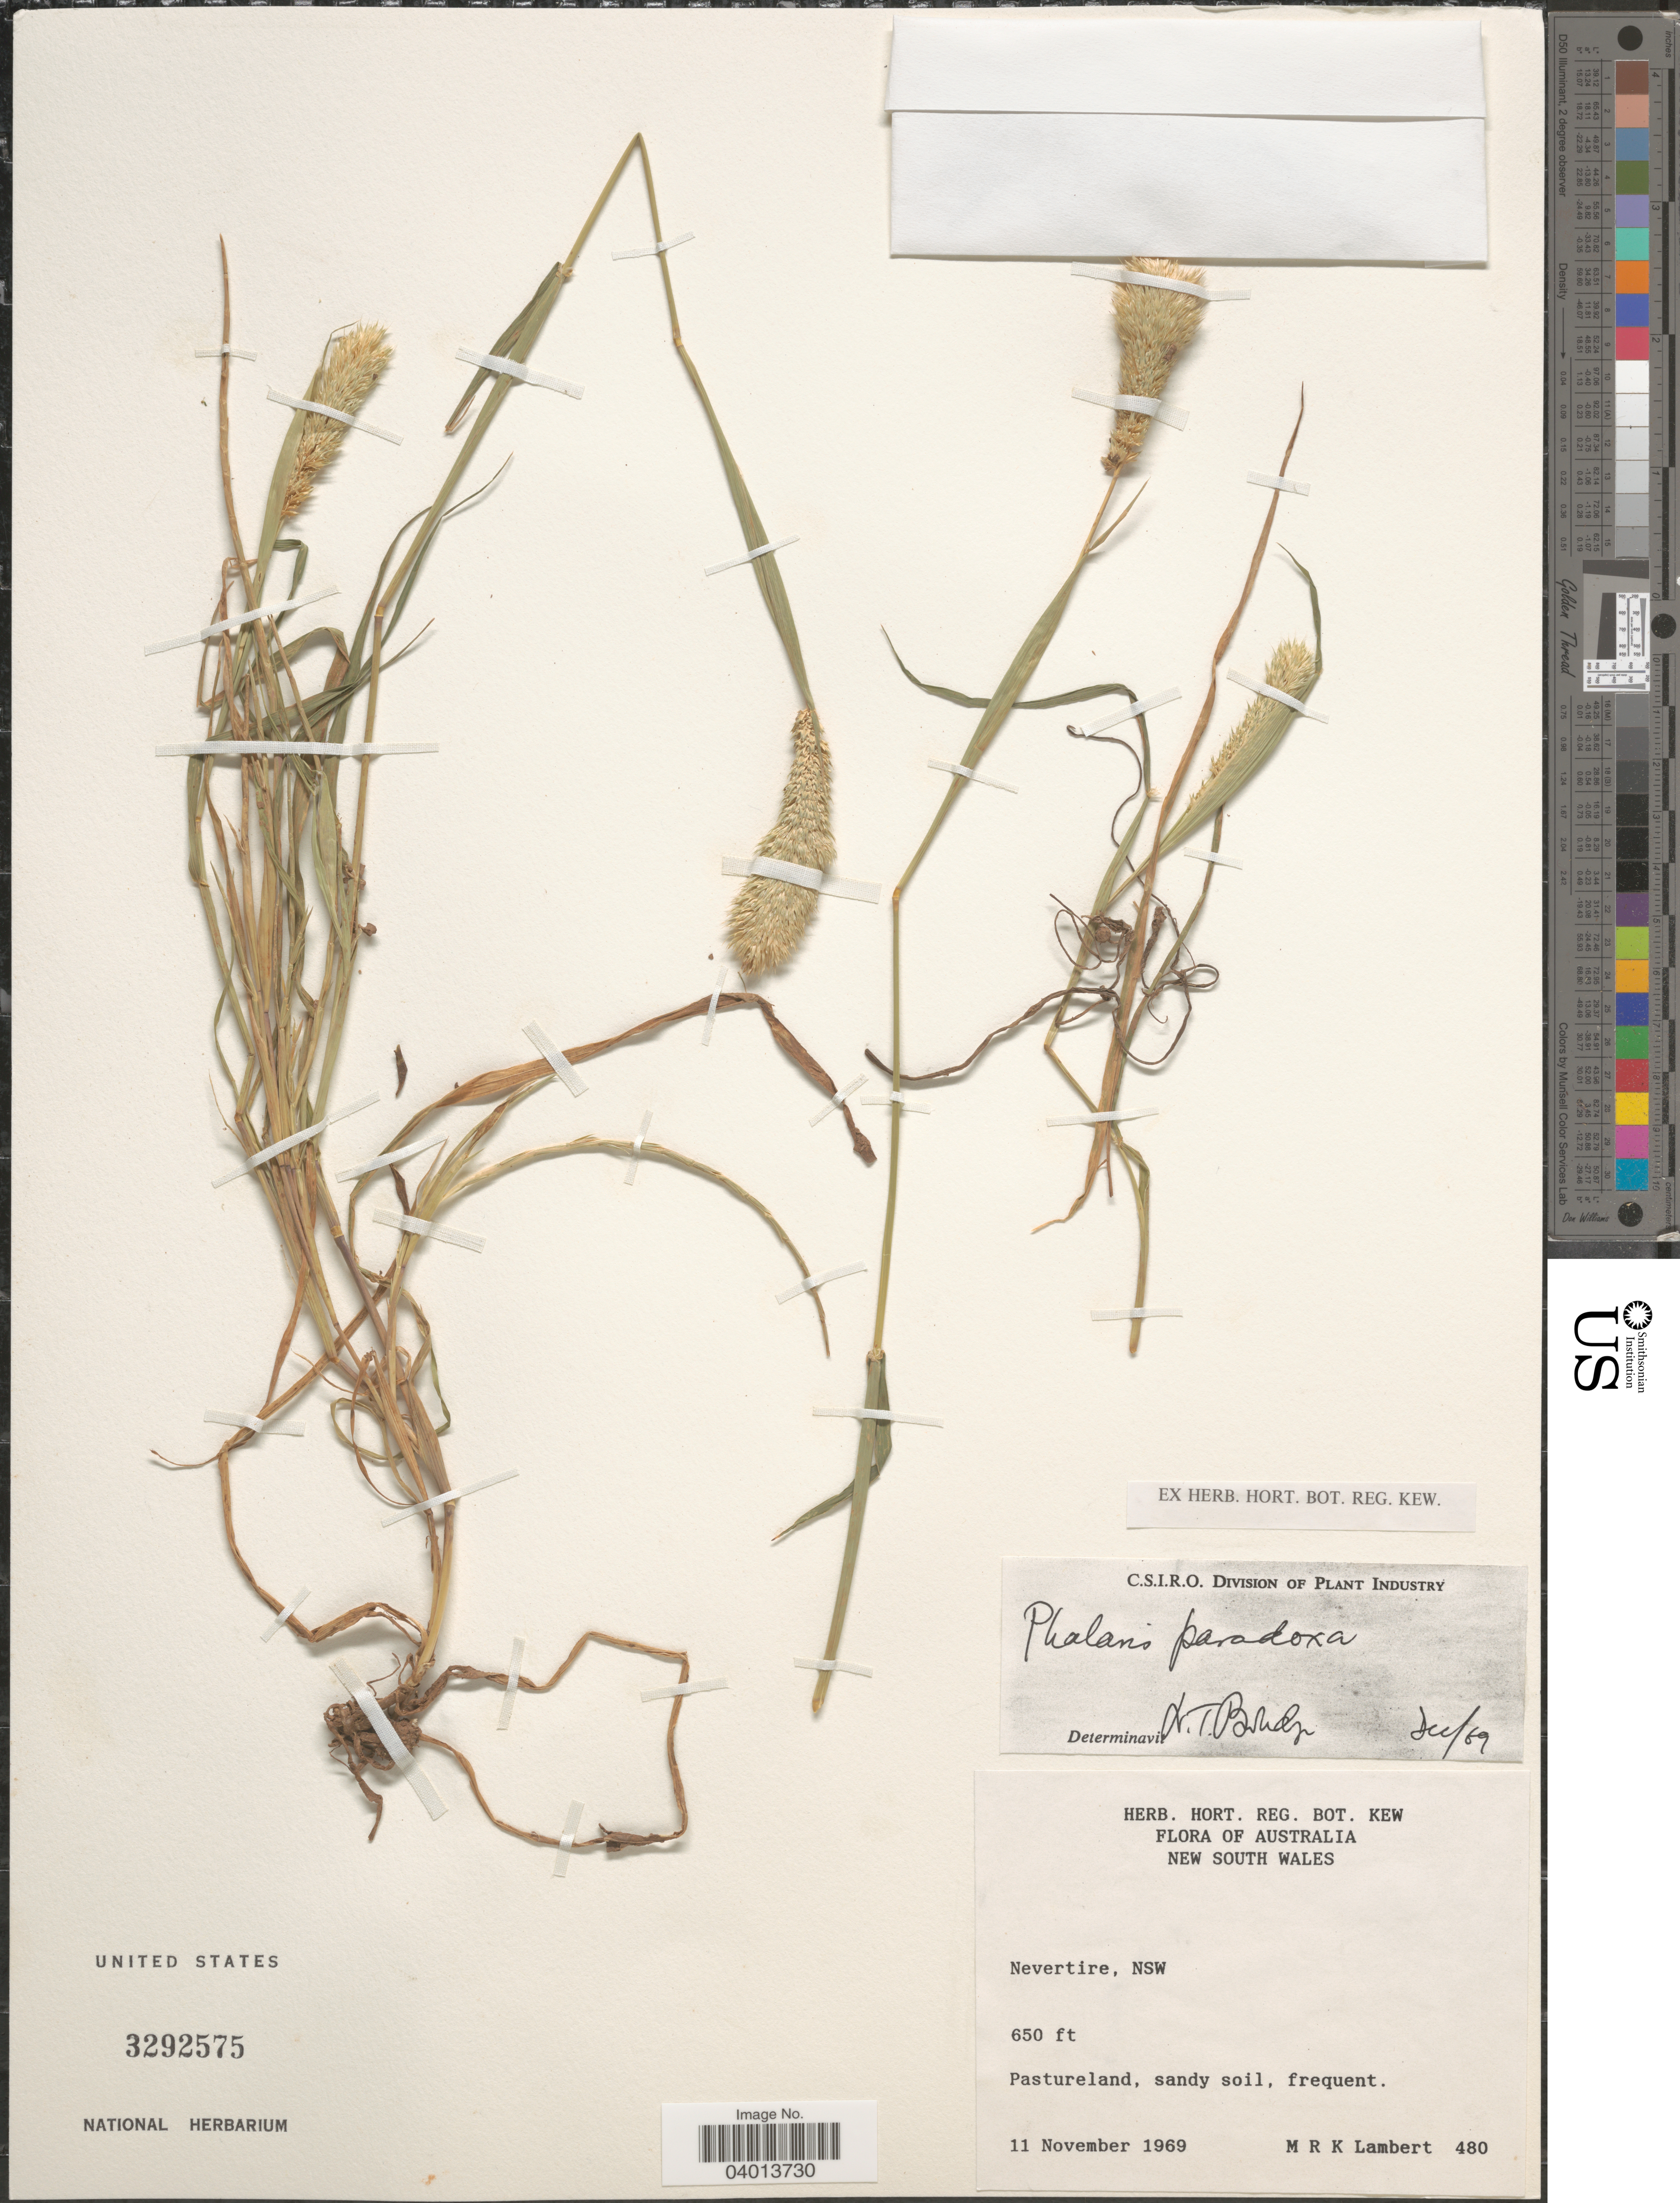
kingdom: Plantae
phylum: Tracheophyta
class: Liliopsida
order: Poales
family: Poaceae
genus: Phalaris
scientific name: Phalaris paradoxa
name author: L.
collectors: M. Lambert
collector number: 480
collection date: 1969-11-11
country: Australia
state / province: New South Wales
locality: Nevertire, NSW.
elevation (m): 198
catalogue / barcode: US 3292575